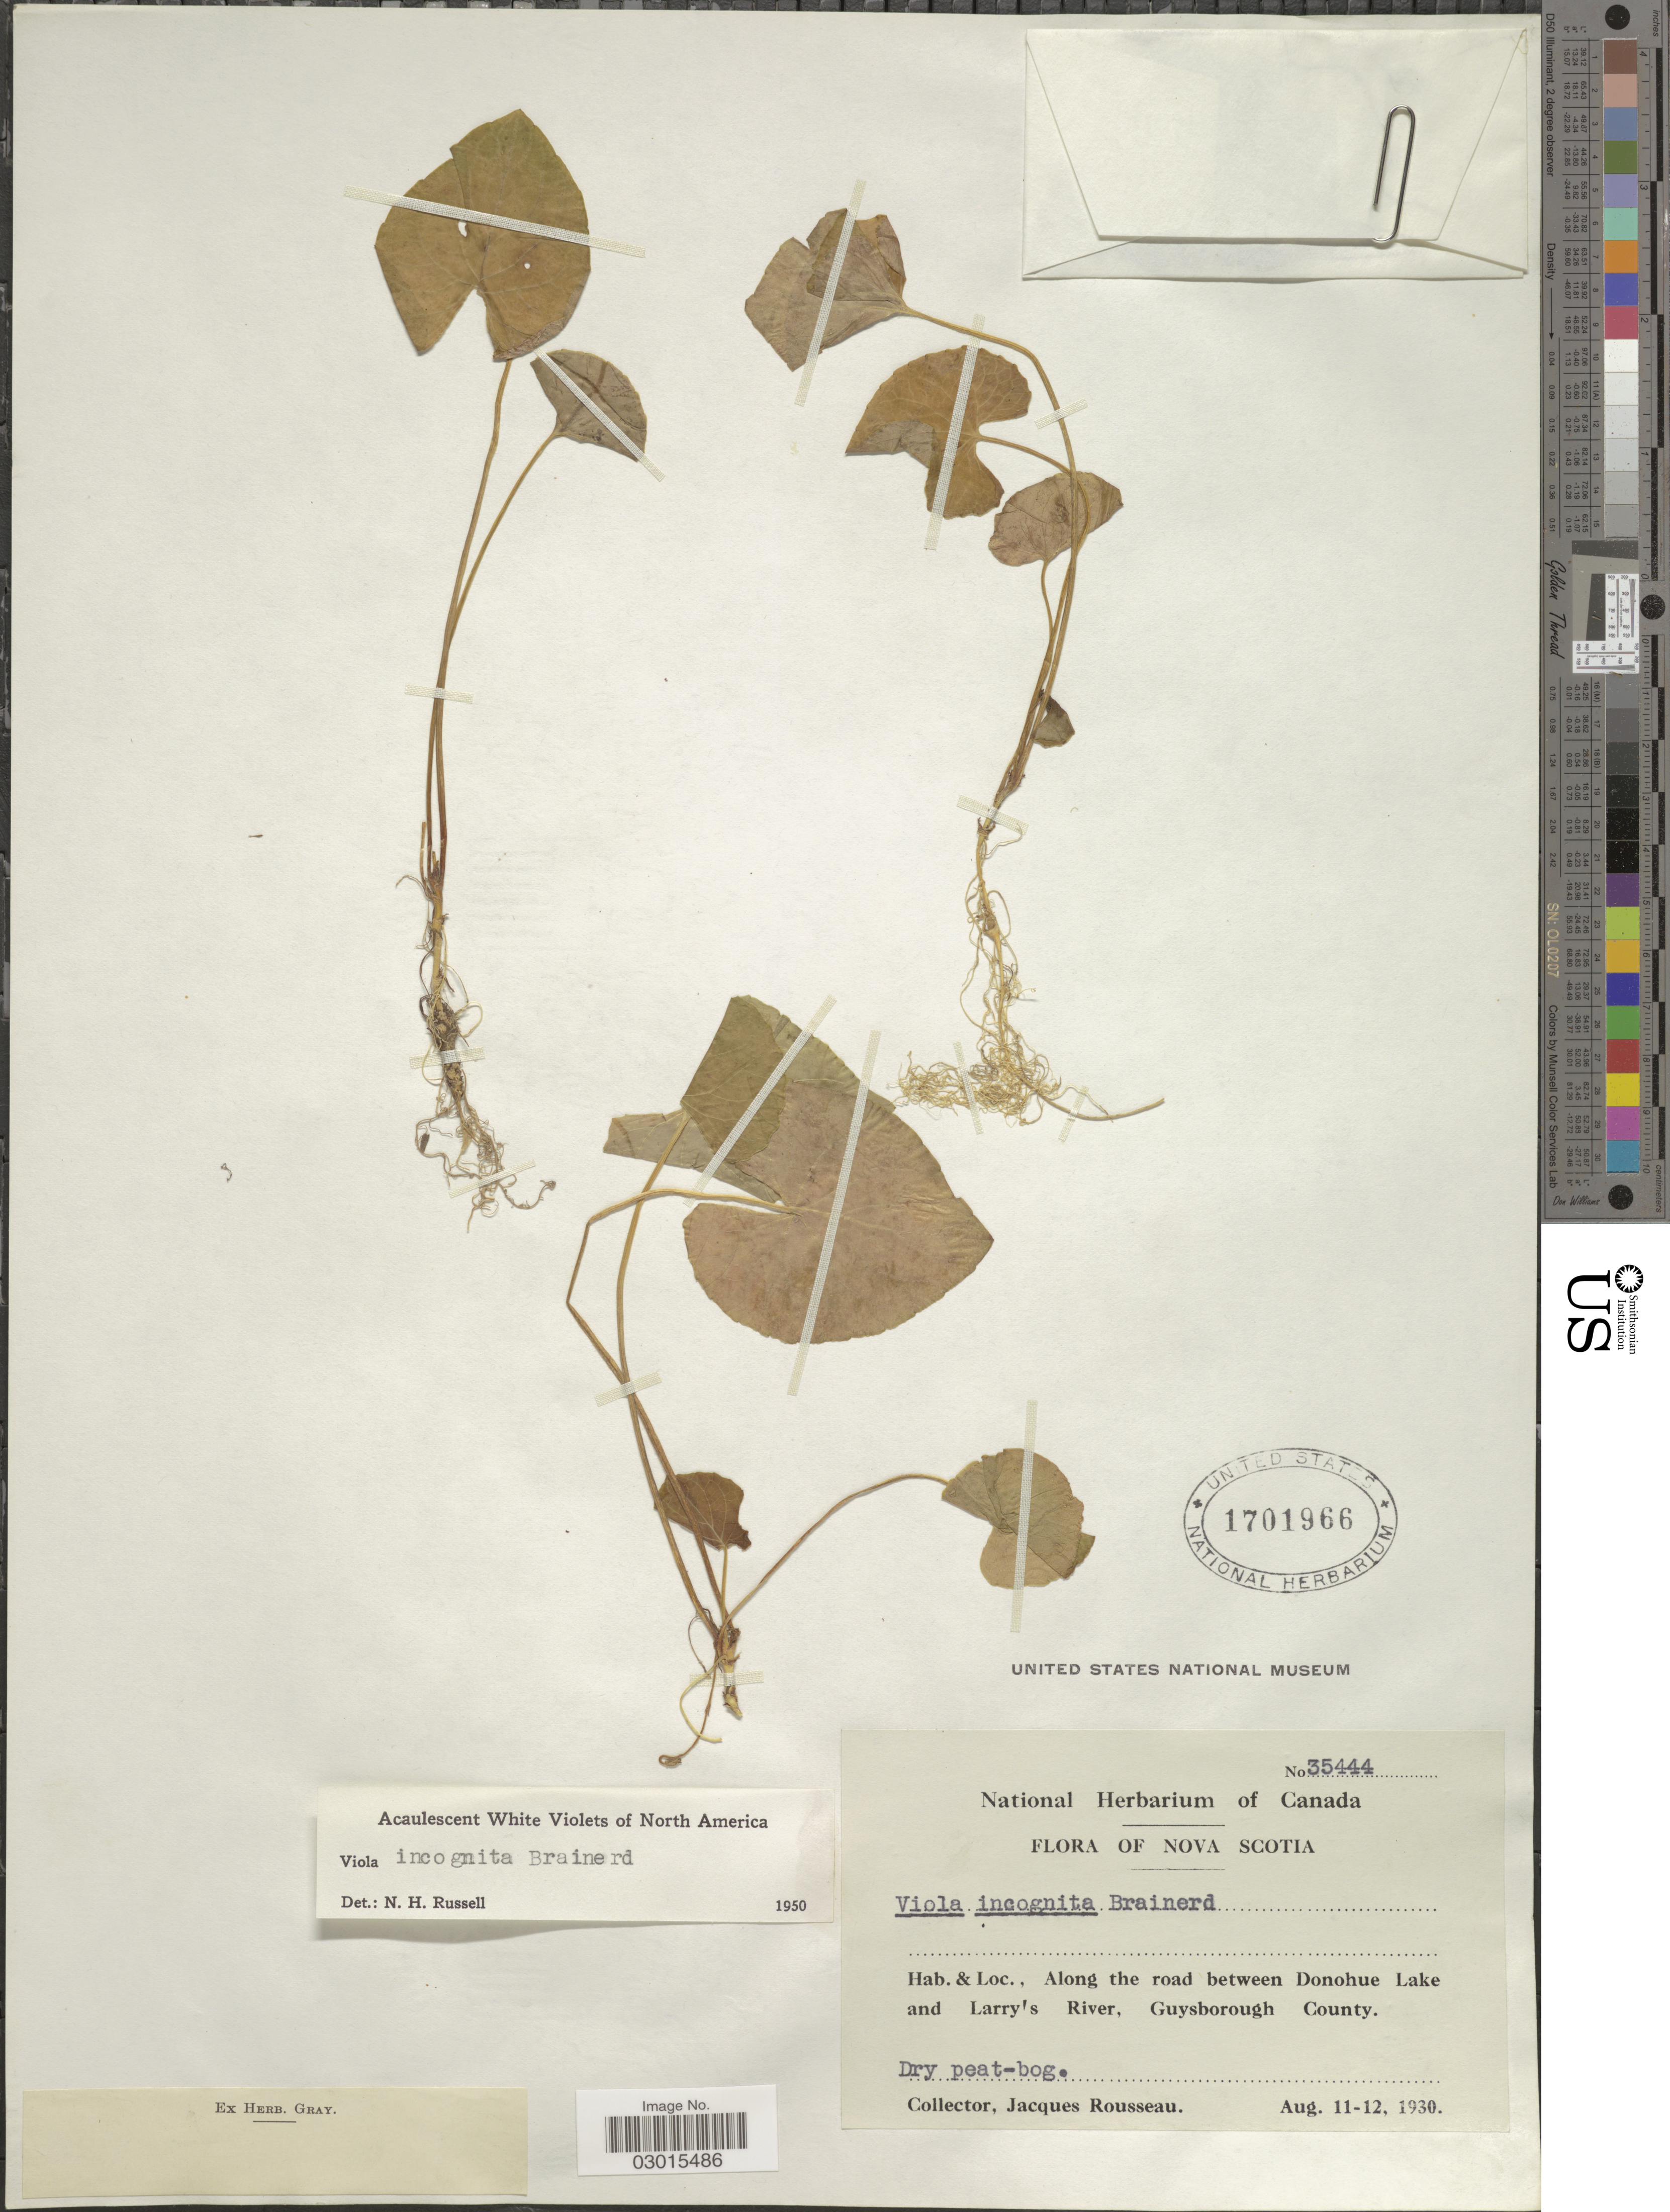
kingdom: Plantae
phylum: Tracheophyta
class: Magnoliopsida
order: Malpighiales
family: Violaceae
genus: Viola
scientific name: Viola incognita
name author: Brainerd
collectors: J. Rousseau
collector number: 35444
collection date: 1930-08-11/1930-08-12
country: Canada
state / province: Nova Scotia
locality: Along the road between Donohue Lake and Larry's River. Guysborough County.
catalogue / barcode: US 1701966